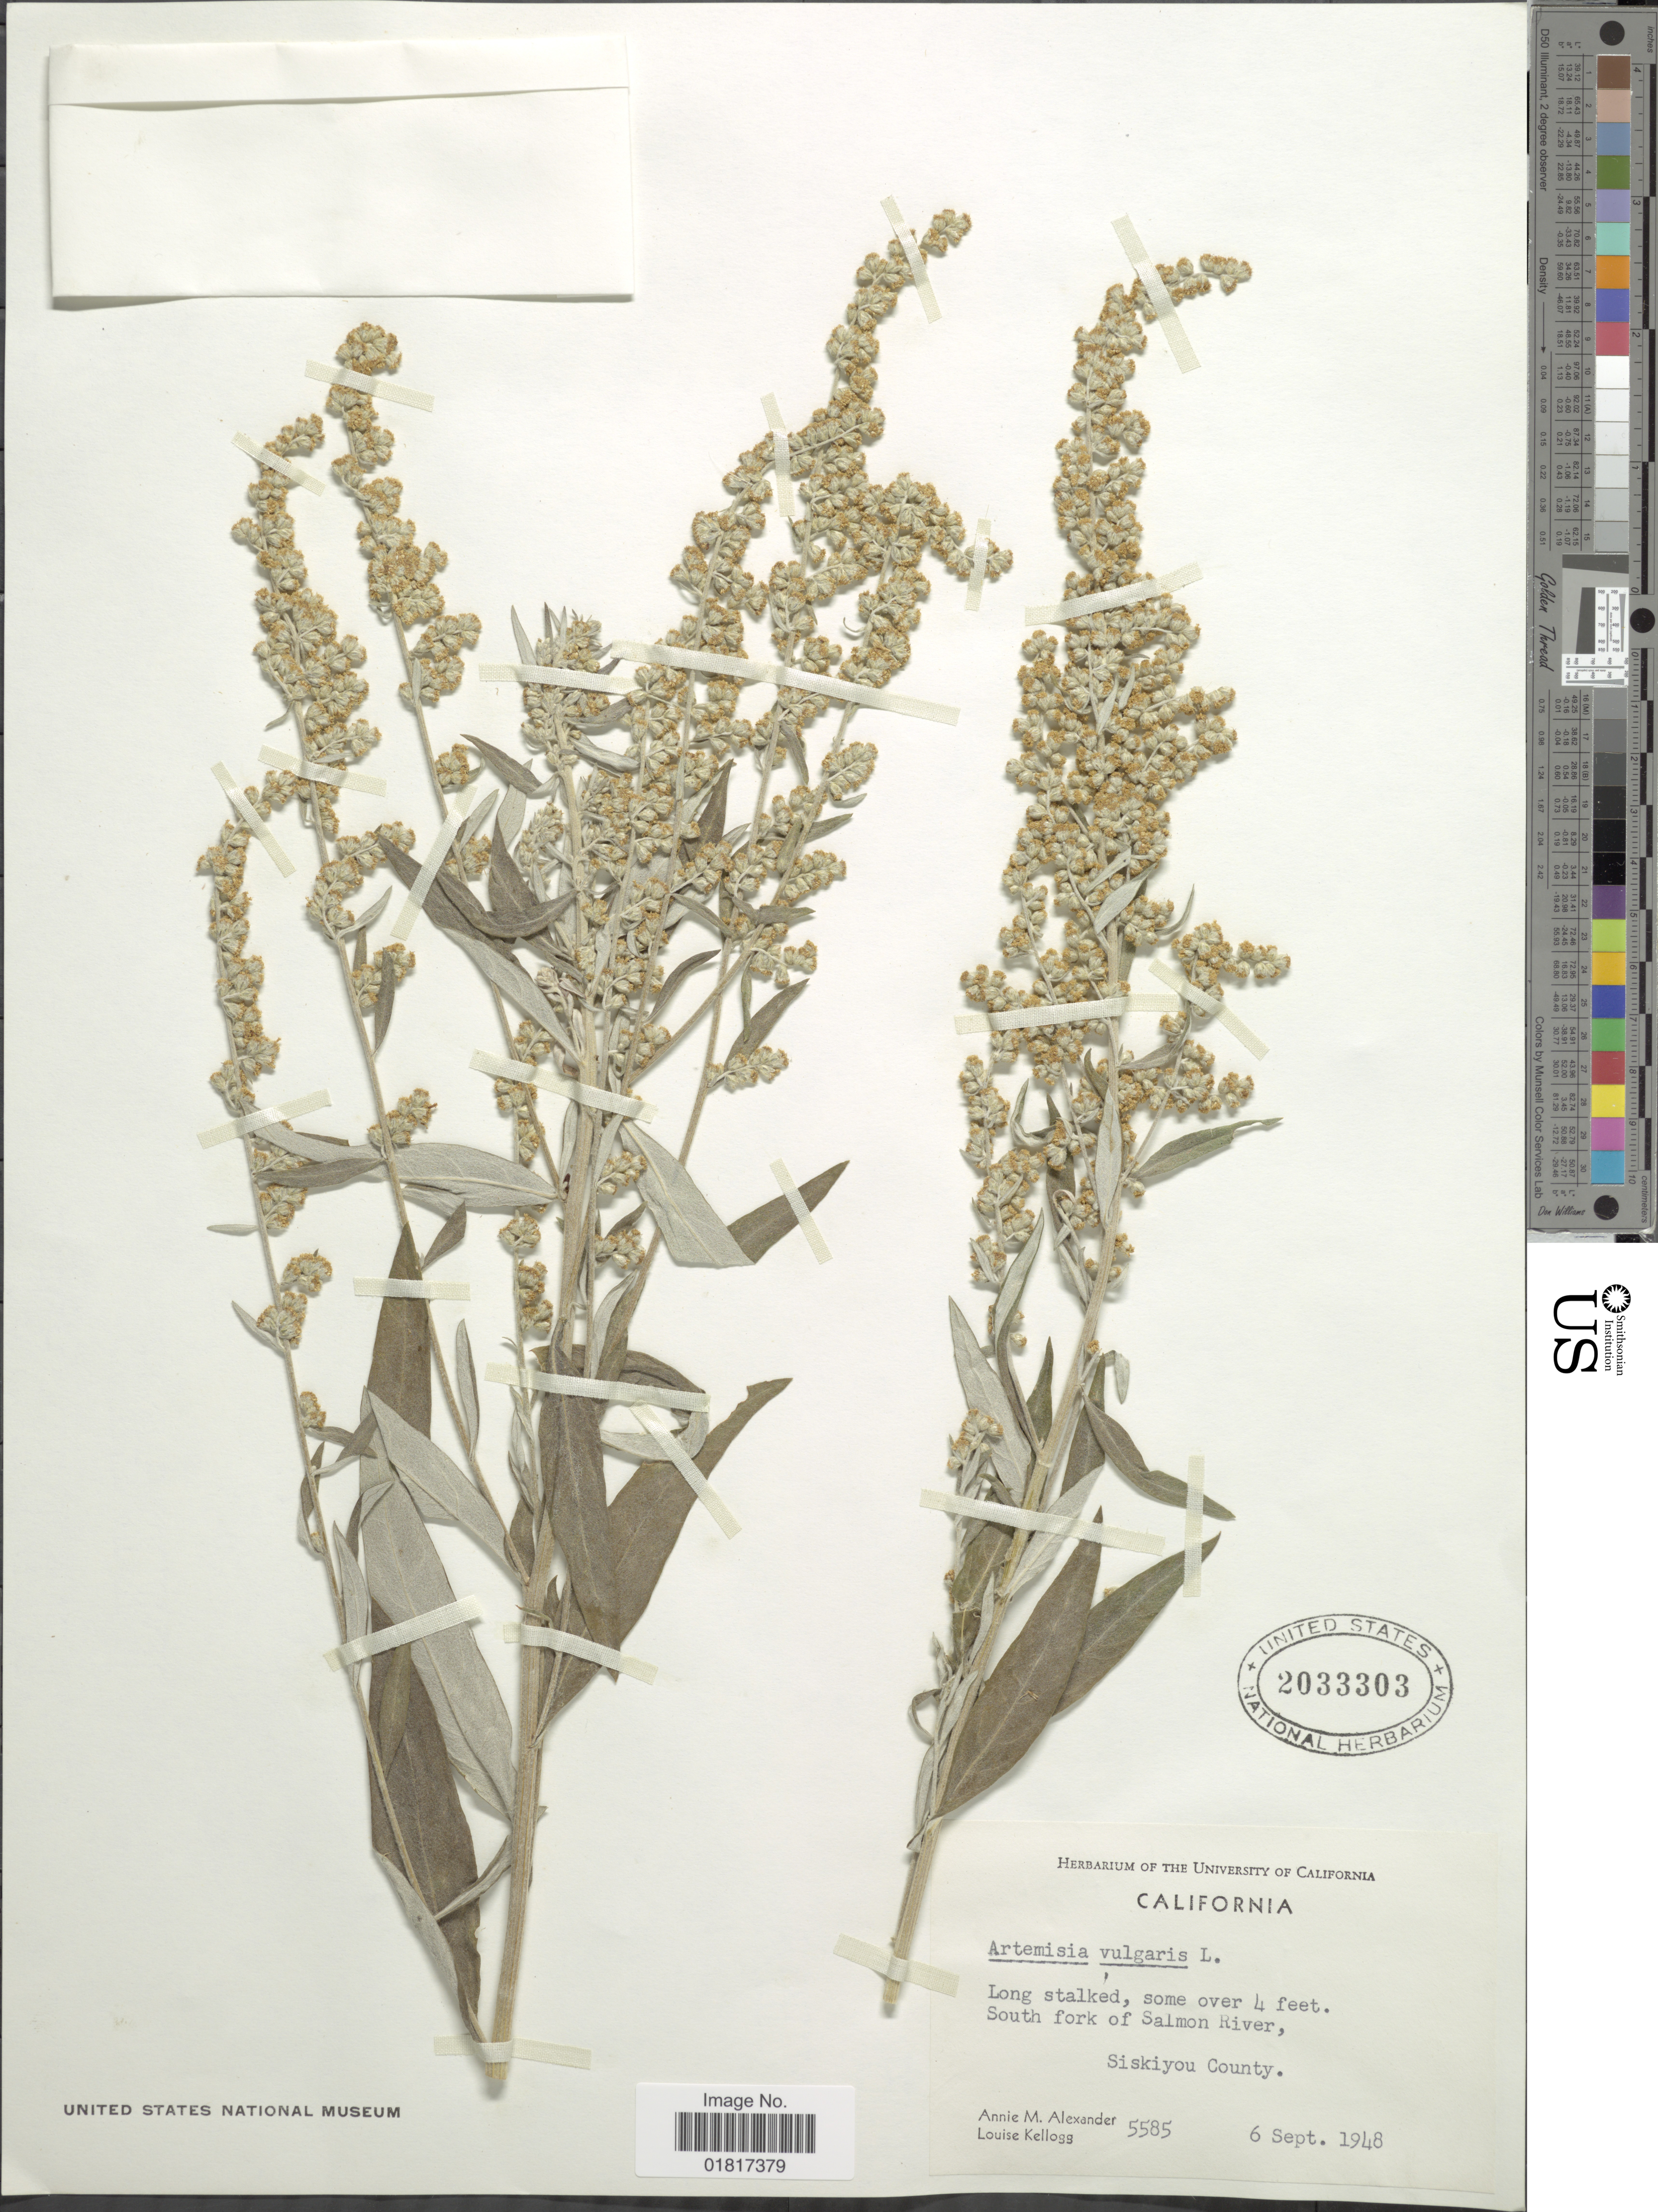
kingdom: Plantae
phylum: Tracheophyta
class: Magnoliopsida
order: Asterales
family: Asteraceae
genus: Artemisia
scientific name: Artemisia vulgaris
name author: L.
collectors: A. M. Alexander & L. Kellogg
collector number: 5585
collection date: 1948-09-06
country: United States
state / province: California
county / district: Siskiyou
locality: Long stalked, some over 4 feet. South fork of Salmon river, Siskiyou County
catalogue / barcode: US 2033303